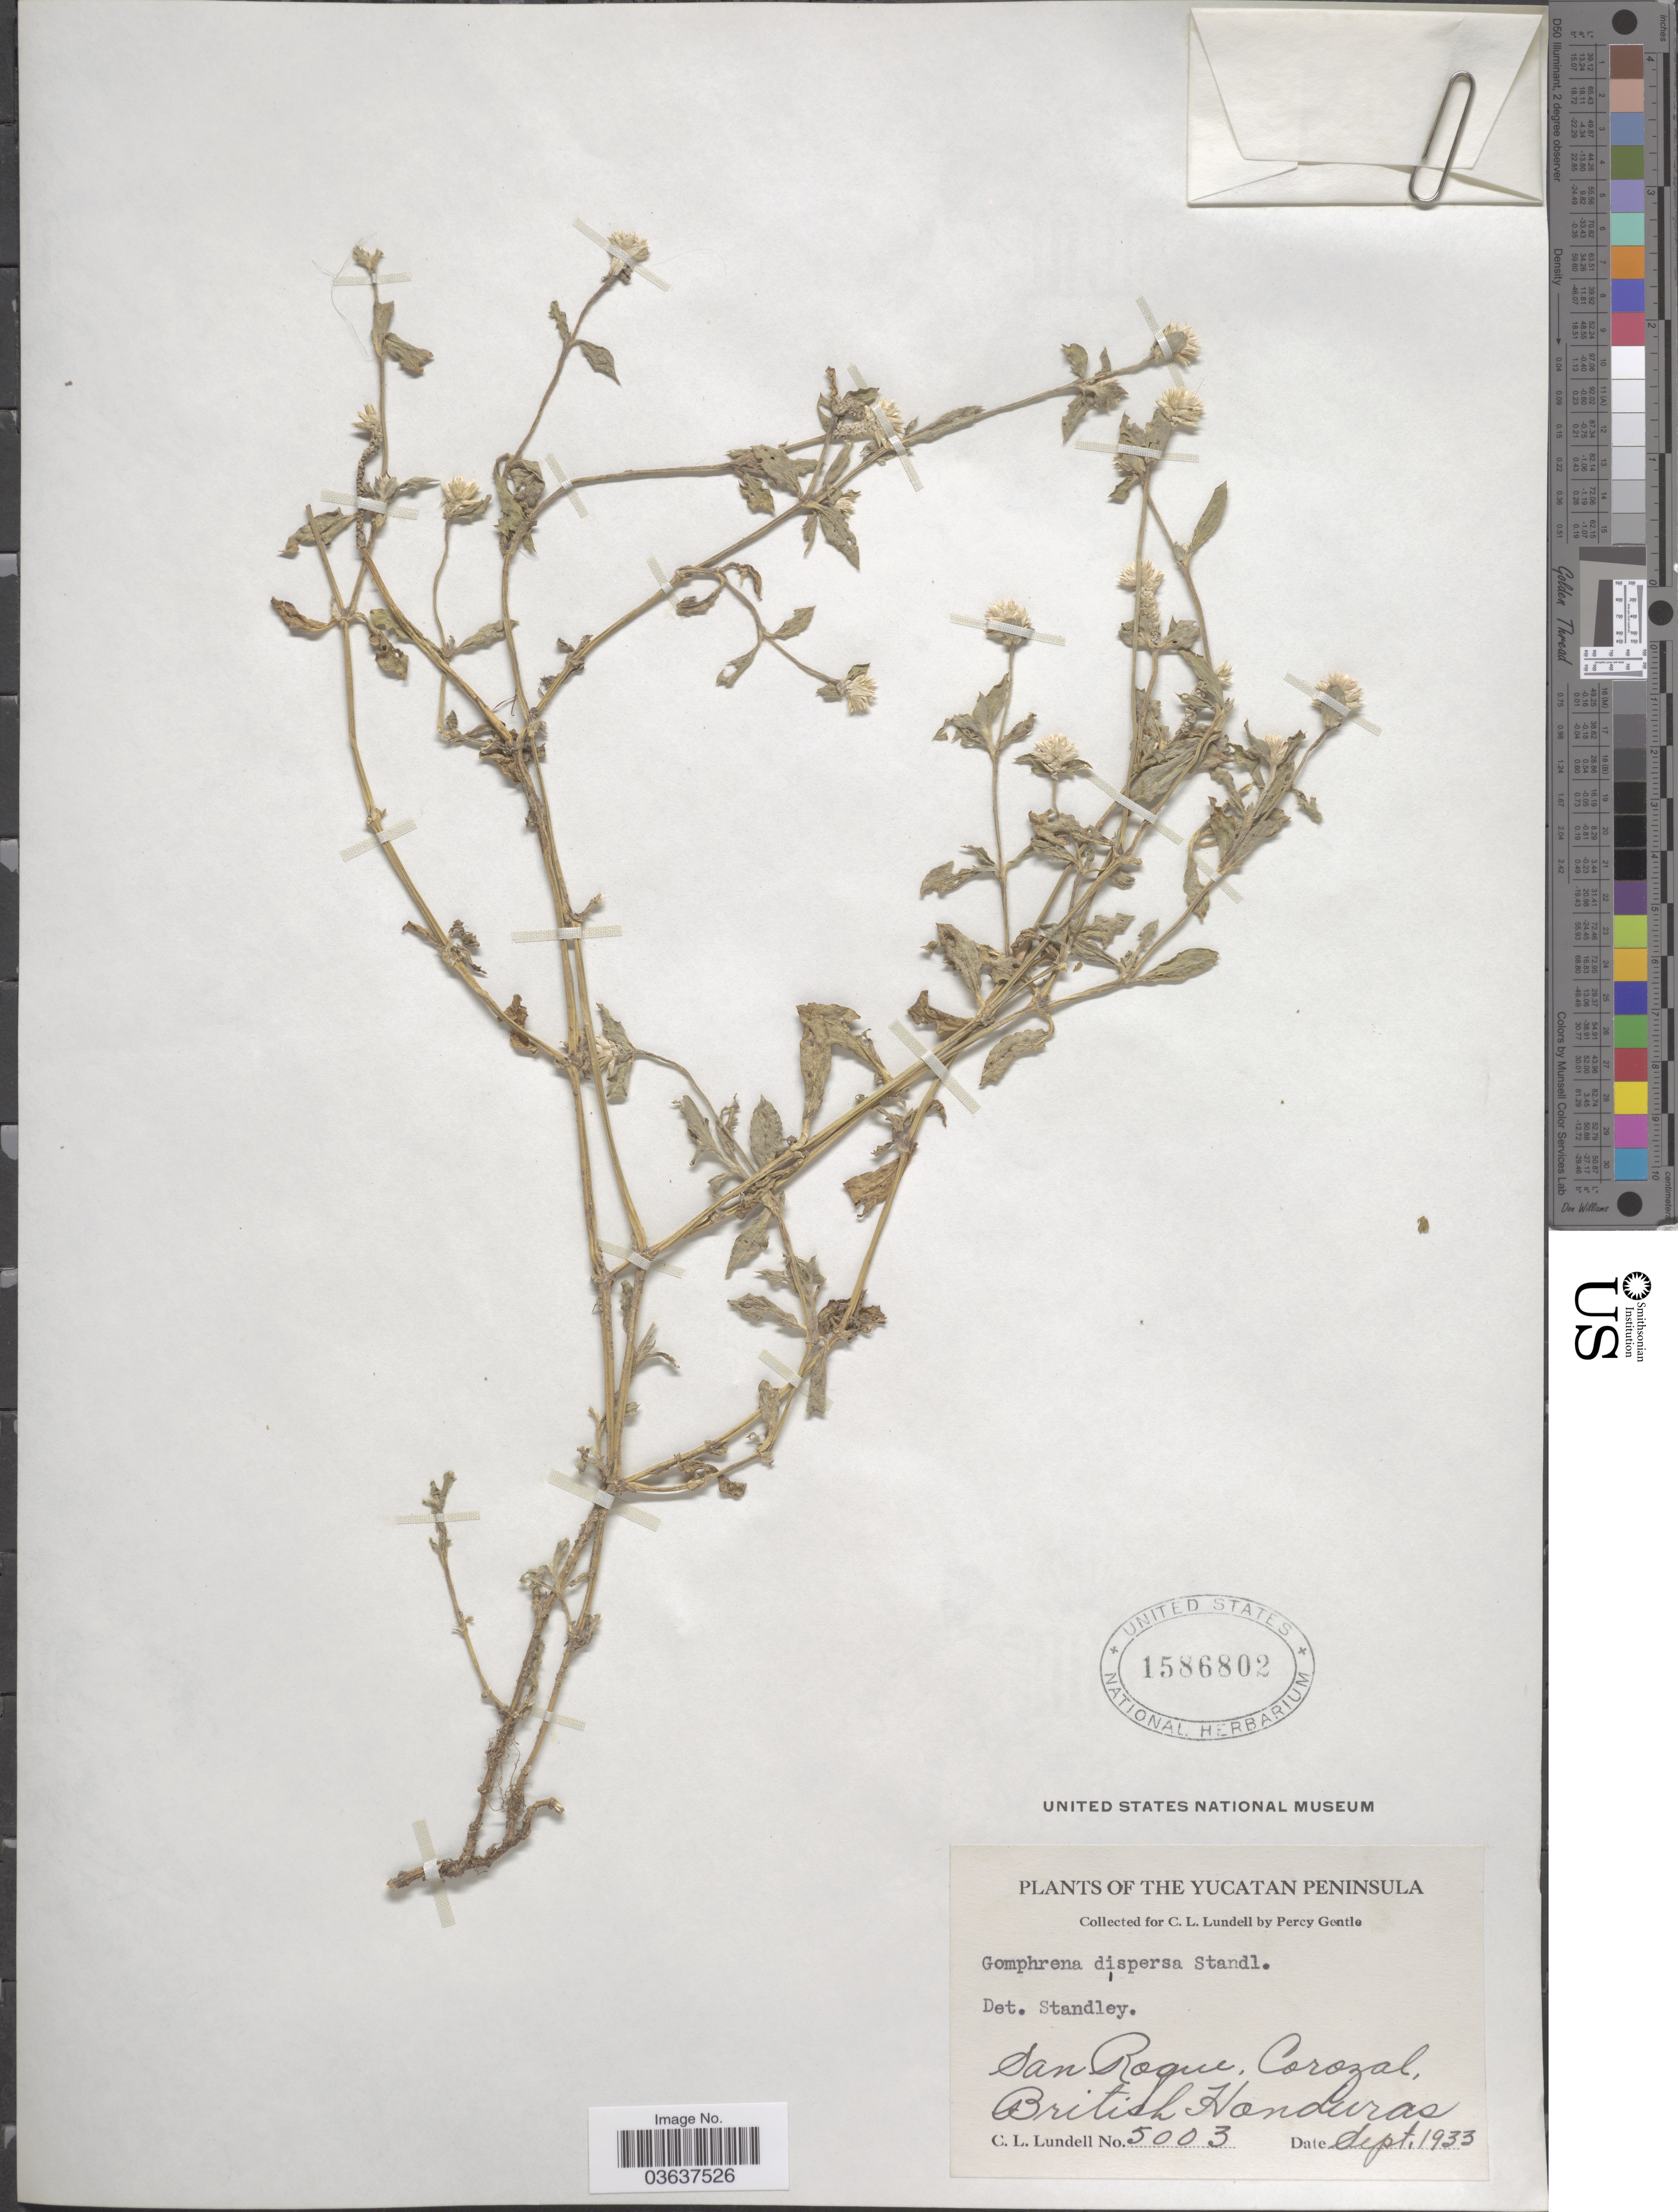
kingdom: Plantae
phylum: Tracheophyta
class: Magnoliopsida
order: Caryophyllales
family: Amaranthaceae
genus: Gomphrena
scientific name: Gomphrena dispersa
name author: Standl.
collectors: P. H. Gentle & C. L. Lundell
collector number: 5003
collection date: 1933-09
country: Belize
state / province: Corozal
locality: San Roque, Corozal, British Honduras.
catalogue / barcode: US 1586802